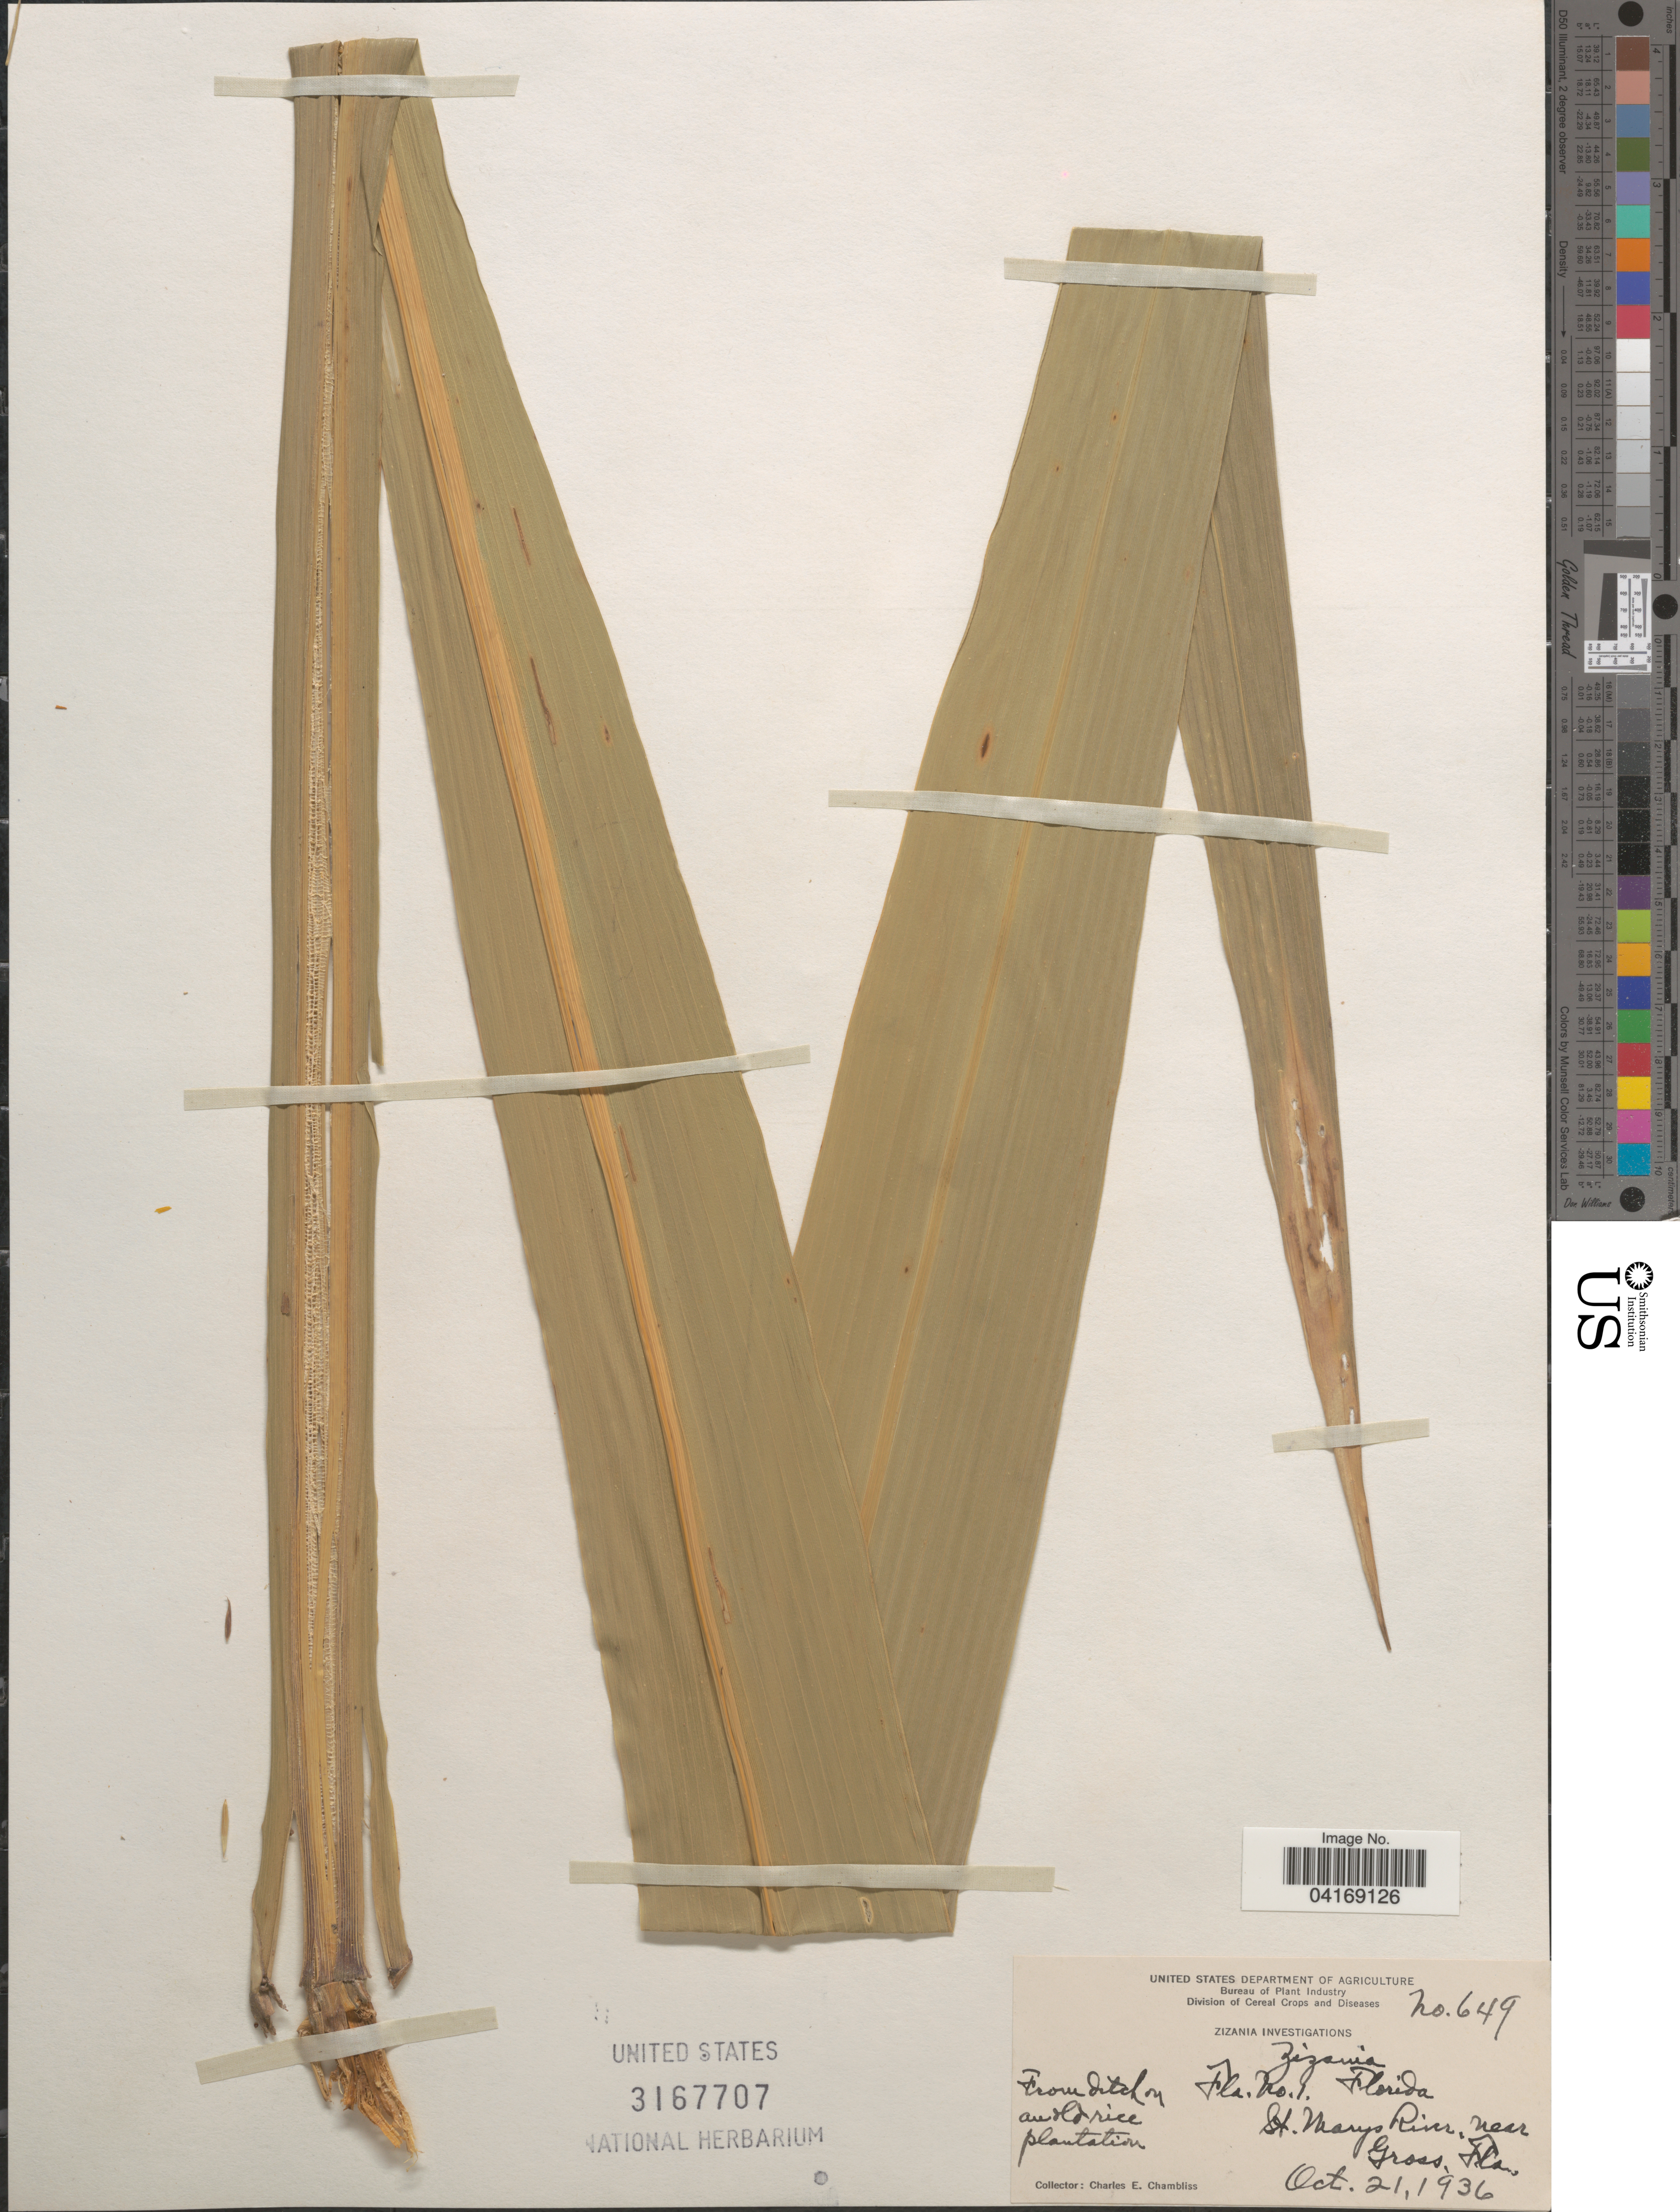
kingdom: Plantae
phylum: Tracheophyta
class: Liliopsida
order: Poales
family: Poaceae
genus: Zizania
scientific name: Zizania sp.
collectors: C. Chambliss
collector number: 649/1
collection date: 1936-10-21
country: United States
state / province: Florida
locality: St. Marys River, near Gross.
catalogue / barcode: US 3167707